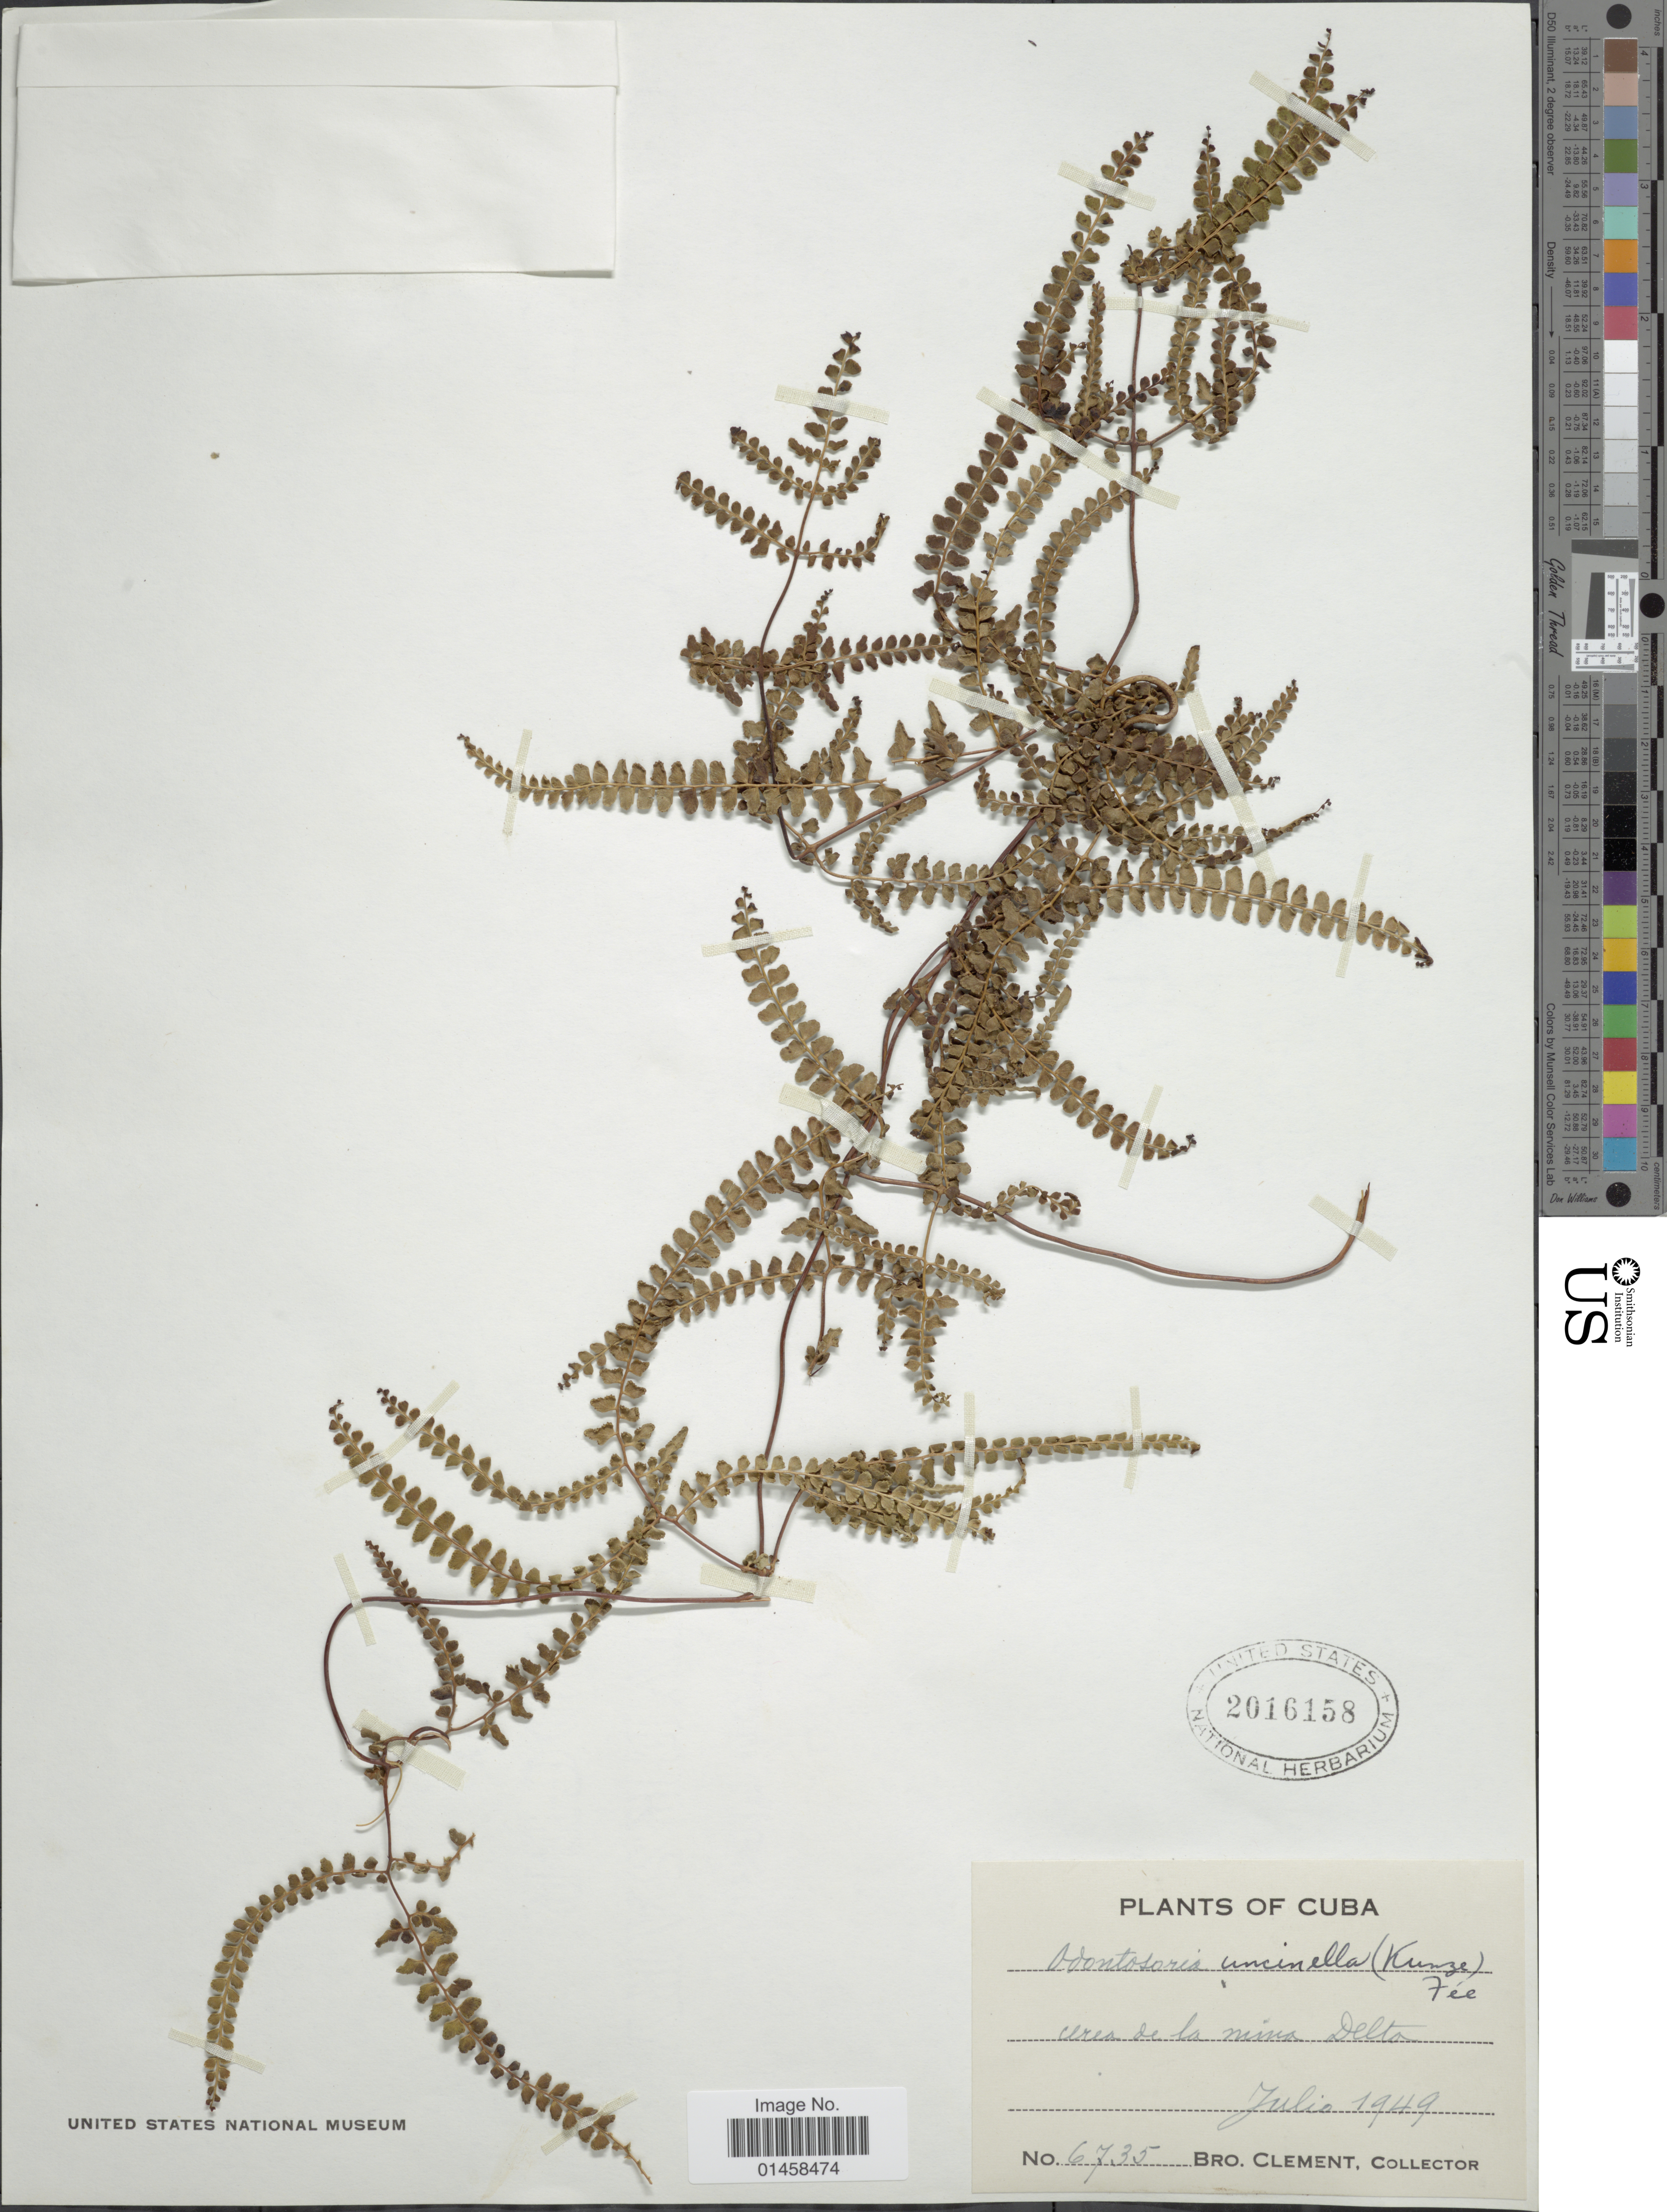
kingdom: Plantae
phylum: Tracheophyta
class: Polypodiopsida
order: Polypodiales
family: Lindsaeaceae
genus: Odontosoria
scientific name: Odontosoria scandens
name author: (Desv.) C. Chr.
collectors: B. Clement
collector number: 6735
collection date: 1949-07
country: Cuba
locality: Ceres de la mina Delta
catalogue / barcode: US 2016158